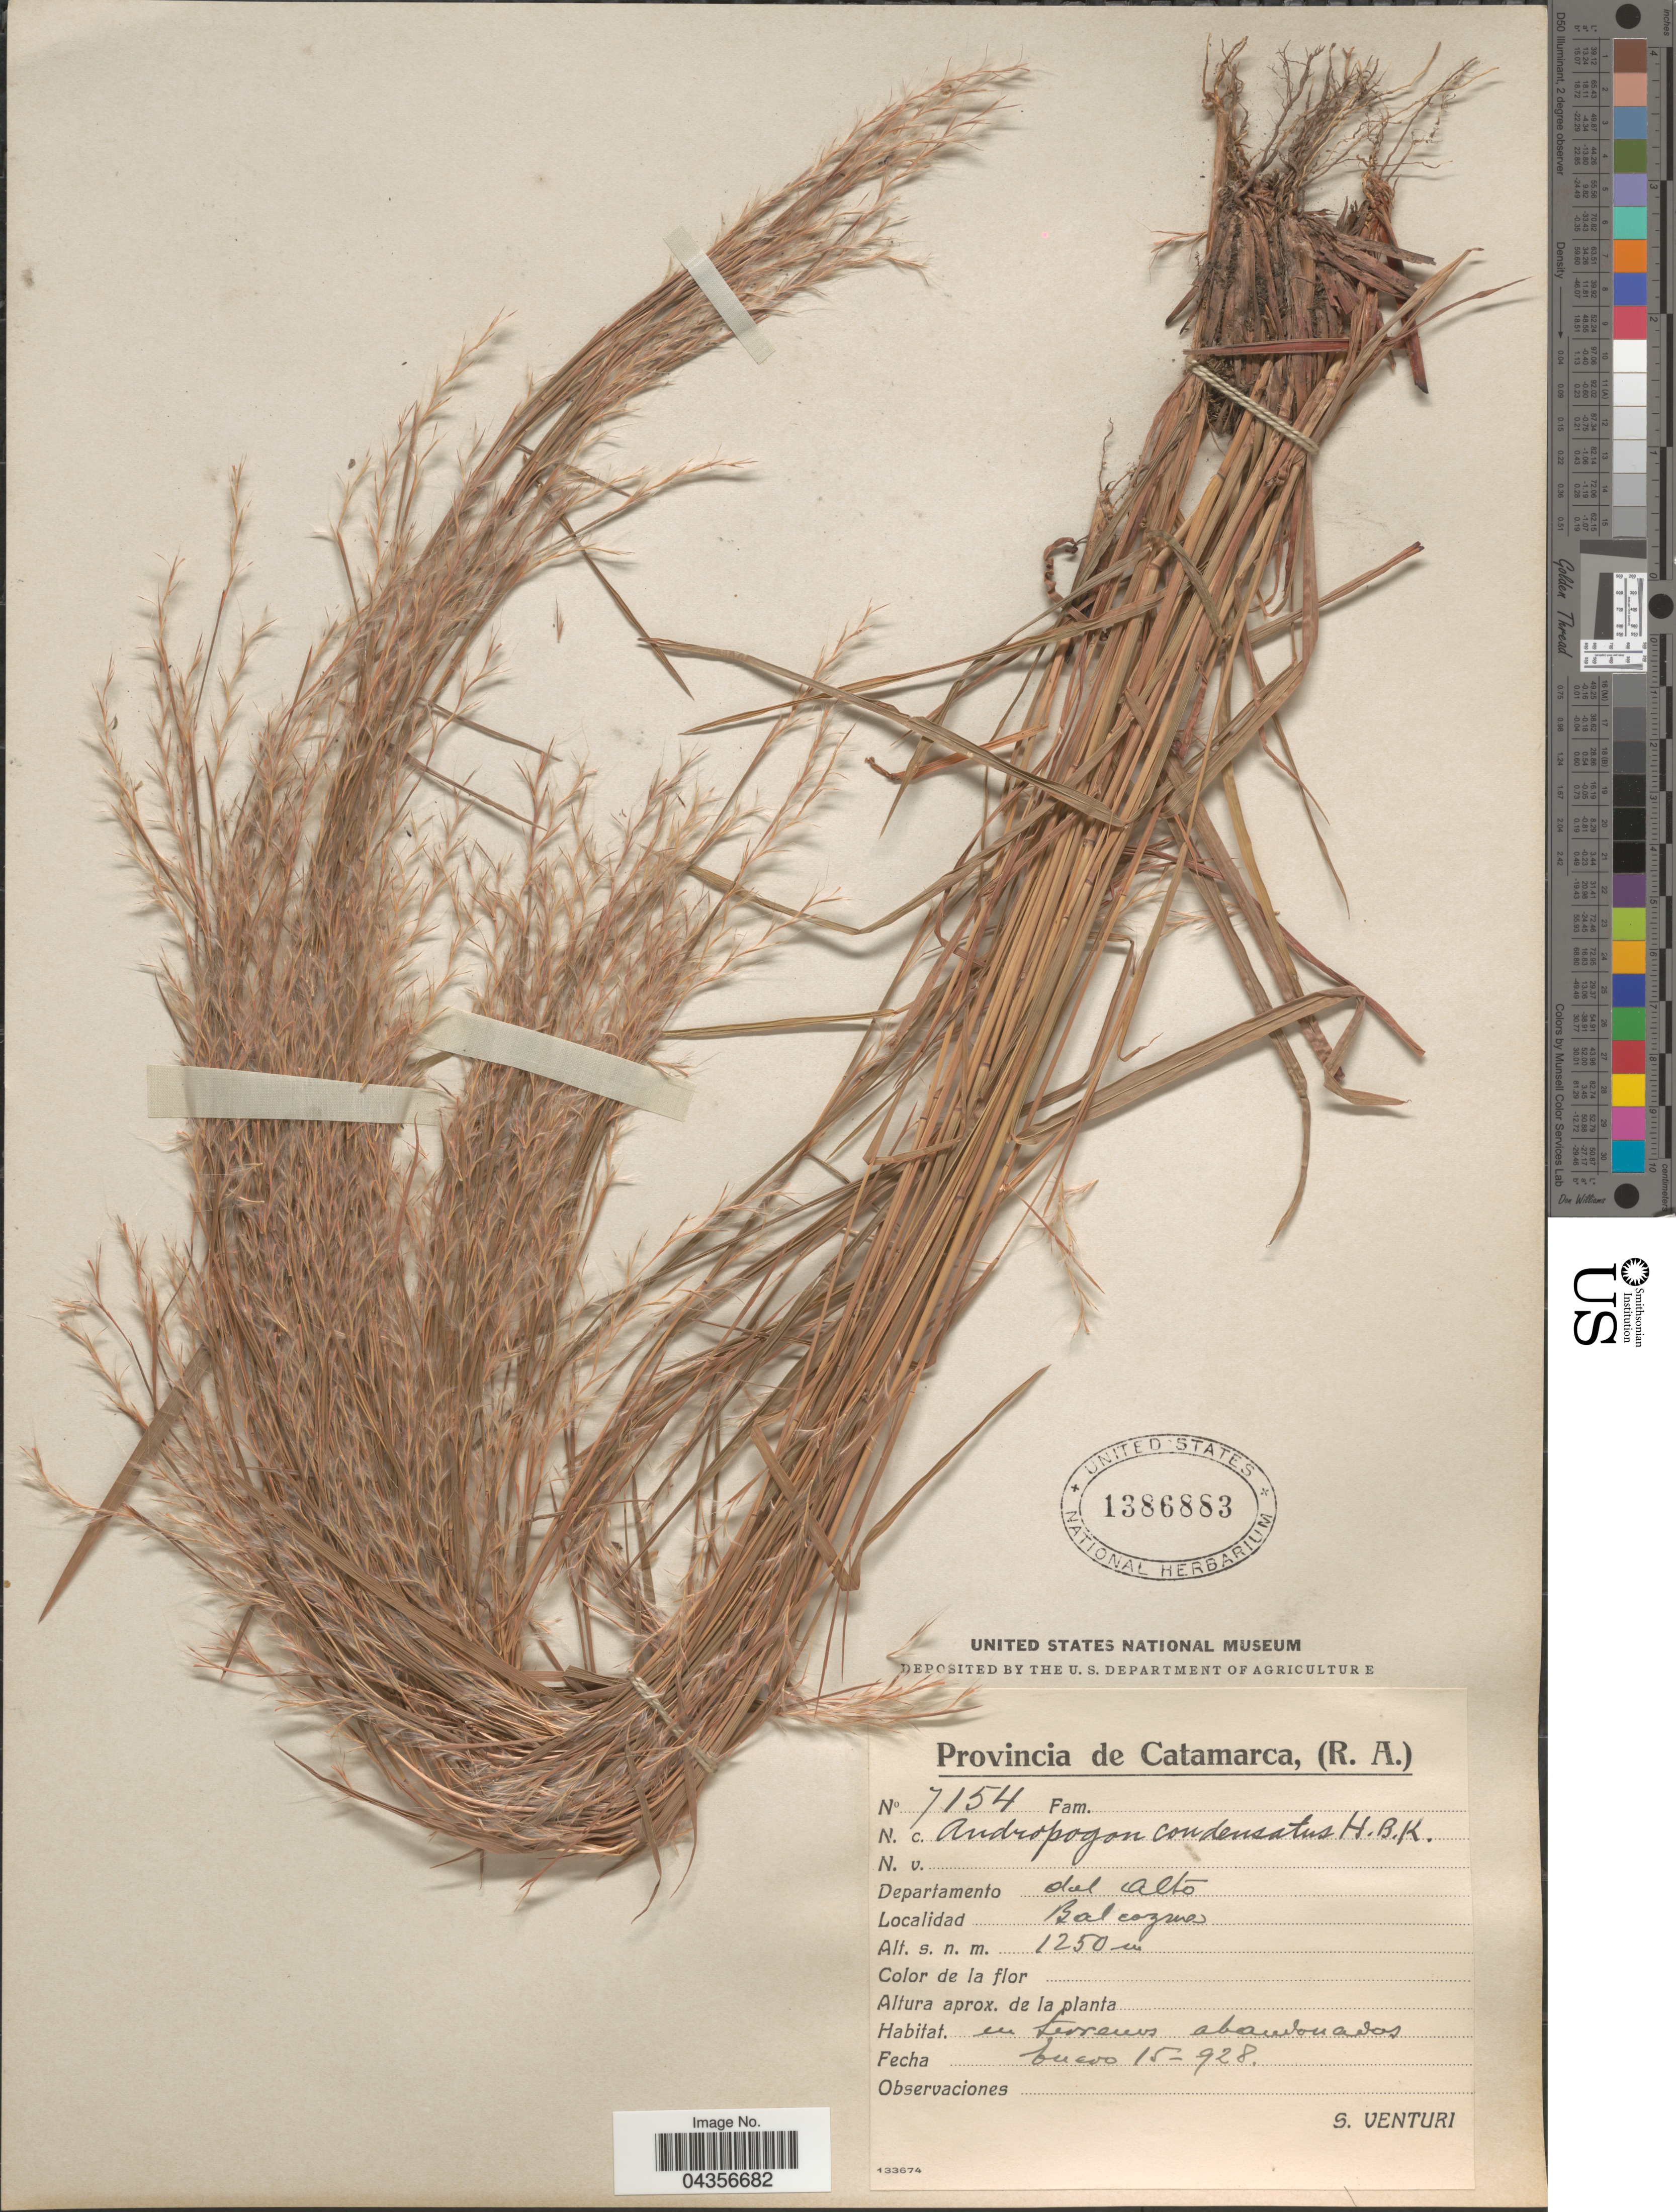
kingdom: Plantae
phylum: Tracheophyta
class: Liliopsida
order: Poales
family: Poaceae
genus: Schizachyrium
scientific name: Schizachyrium microstachyum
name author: (Desv. ex Ham.) Roseng. et al.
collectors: S. Venturi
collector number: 7154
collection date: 1928-01-15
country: Argentina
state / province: Catamarca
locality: Departamento del Alto. Balcozna.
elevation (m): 1250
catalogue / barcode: US 1386883